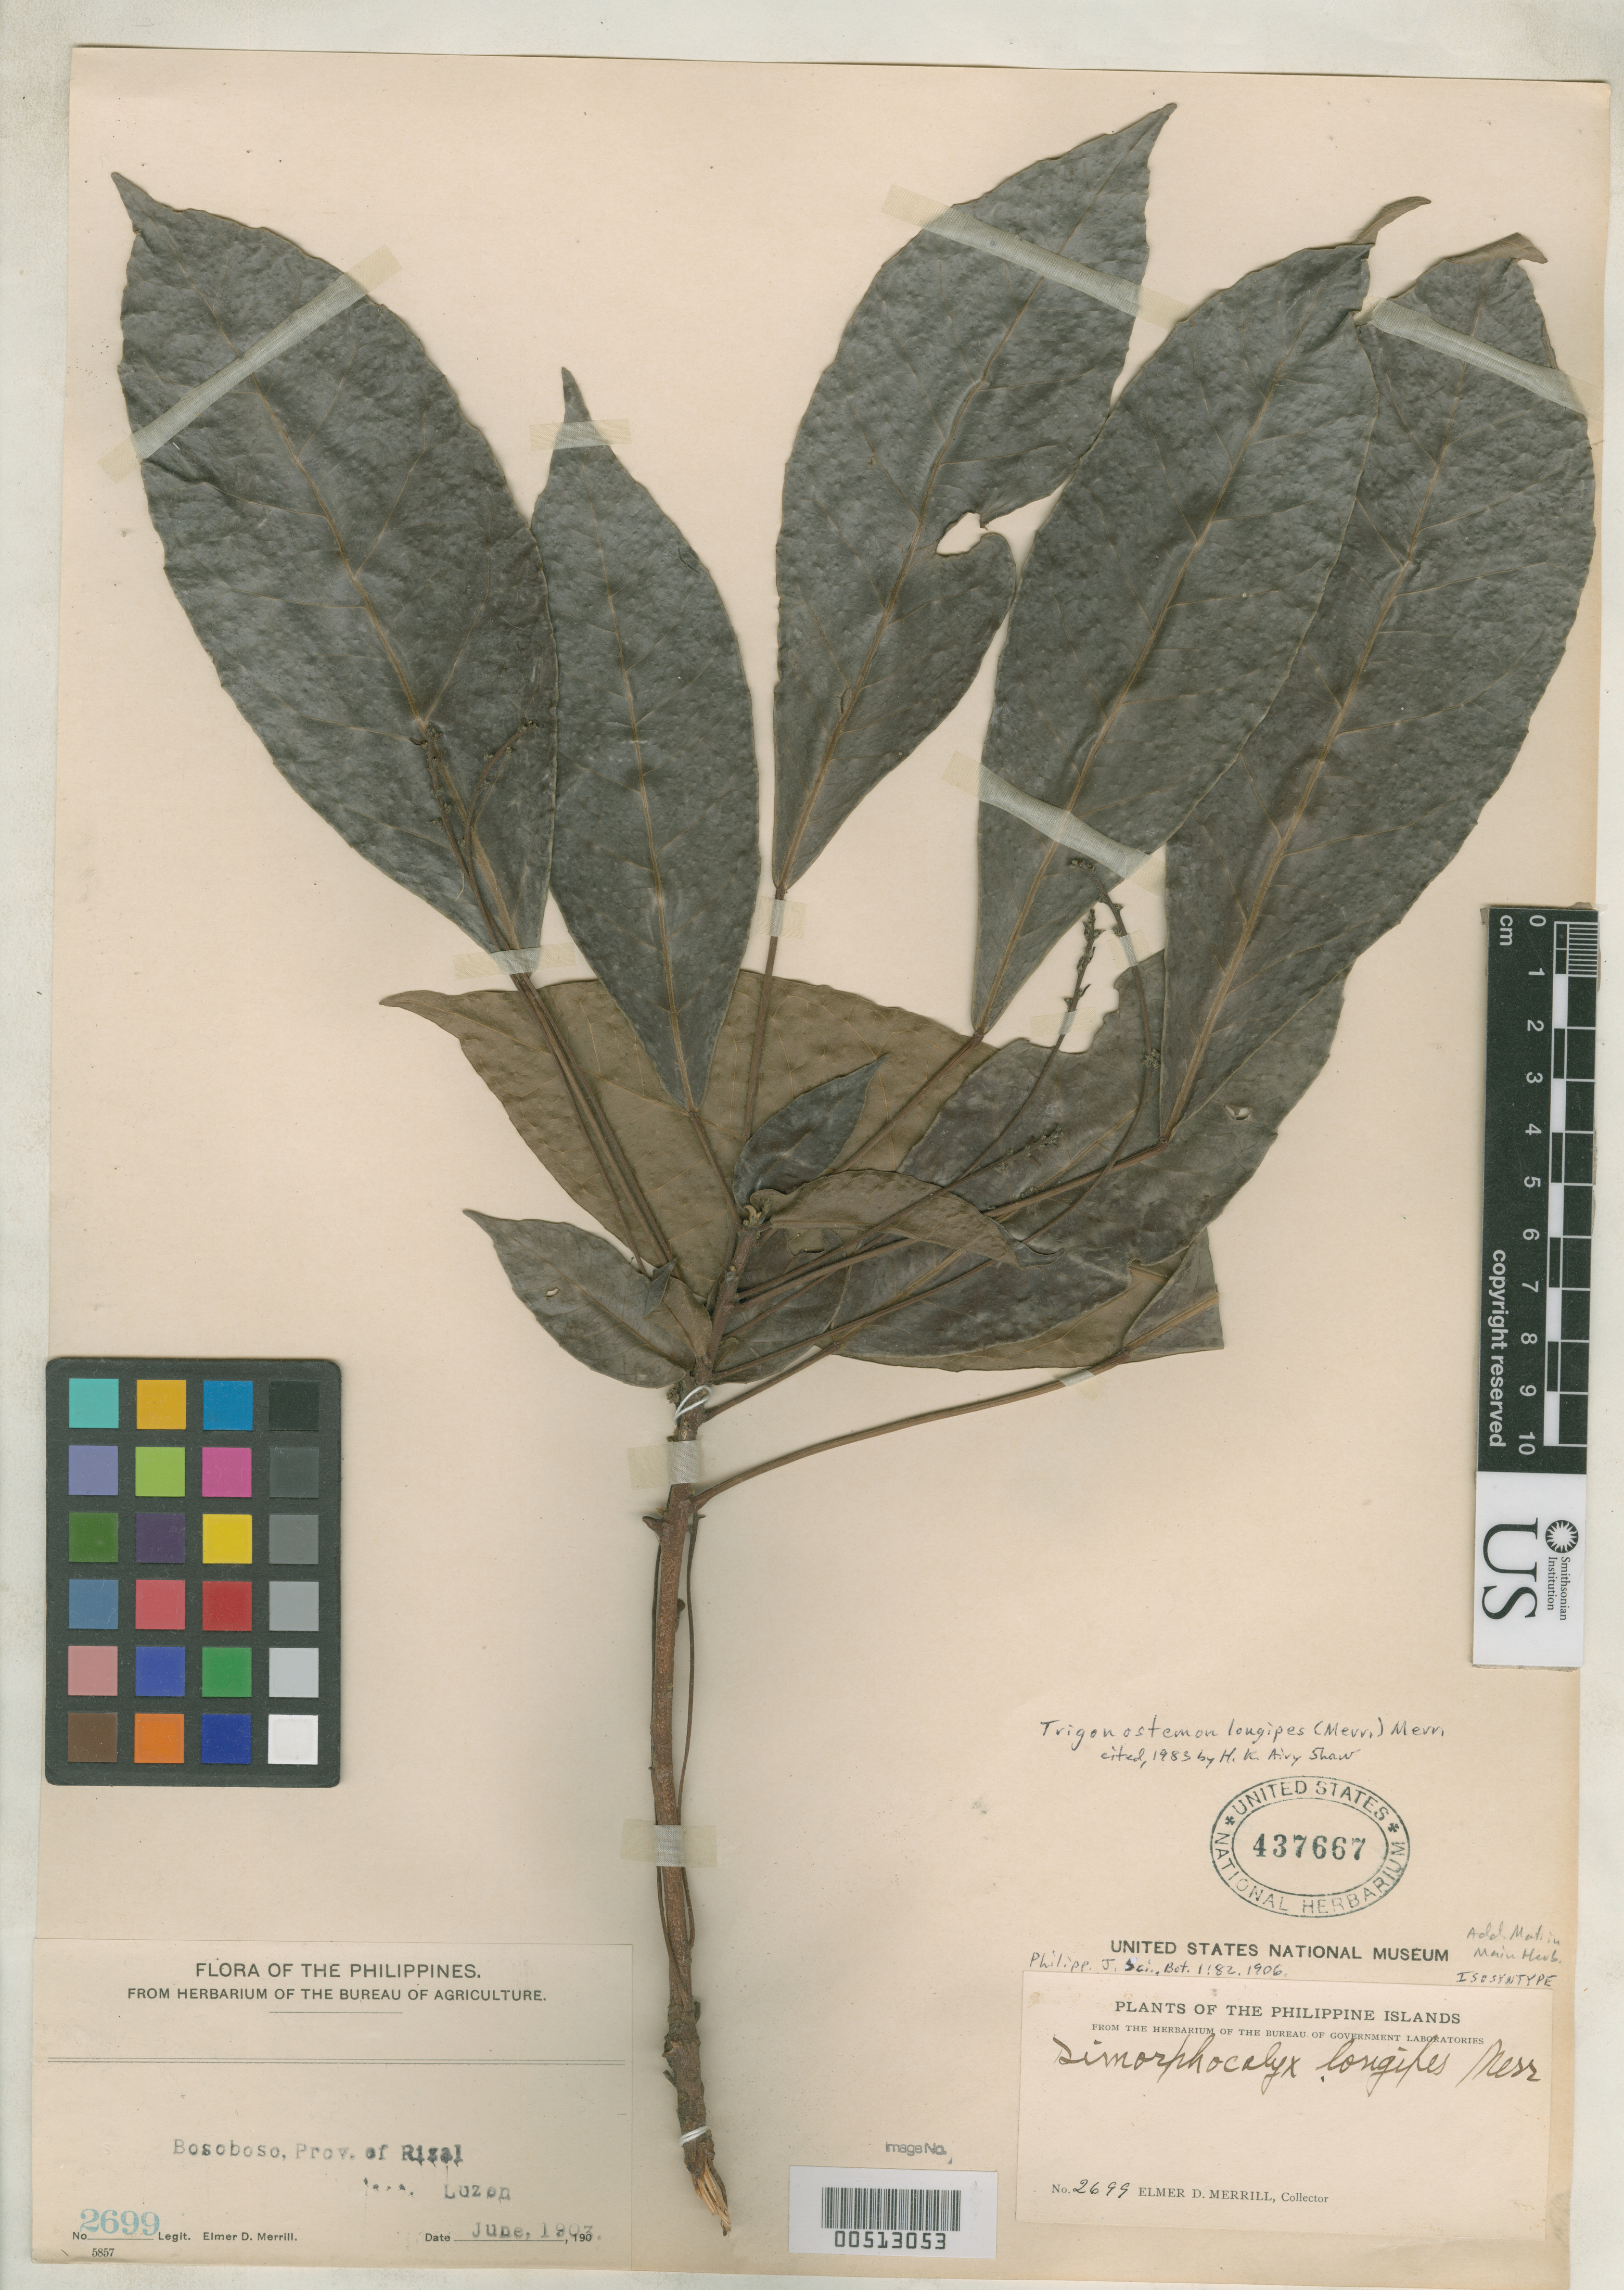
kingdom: Plantae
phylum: Tracheophyta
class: Magnoliopsida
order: Malpighiales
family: Euphorbiaceae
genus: Dimorphocalyx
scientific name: Dimorphocalyx longipes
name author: Merr.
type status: Isosyntype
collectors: E. D. Merrill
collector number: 2699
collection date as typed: Jun 1903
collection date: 1903-06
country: Philippines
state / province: Calabarzon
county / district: Rizal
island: Luzon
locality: Bosoboso.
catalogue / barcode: US 437667